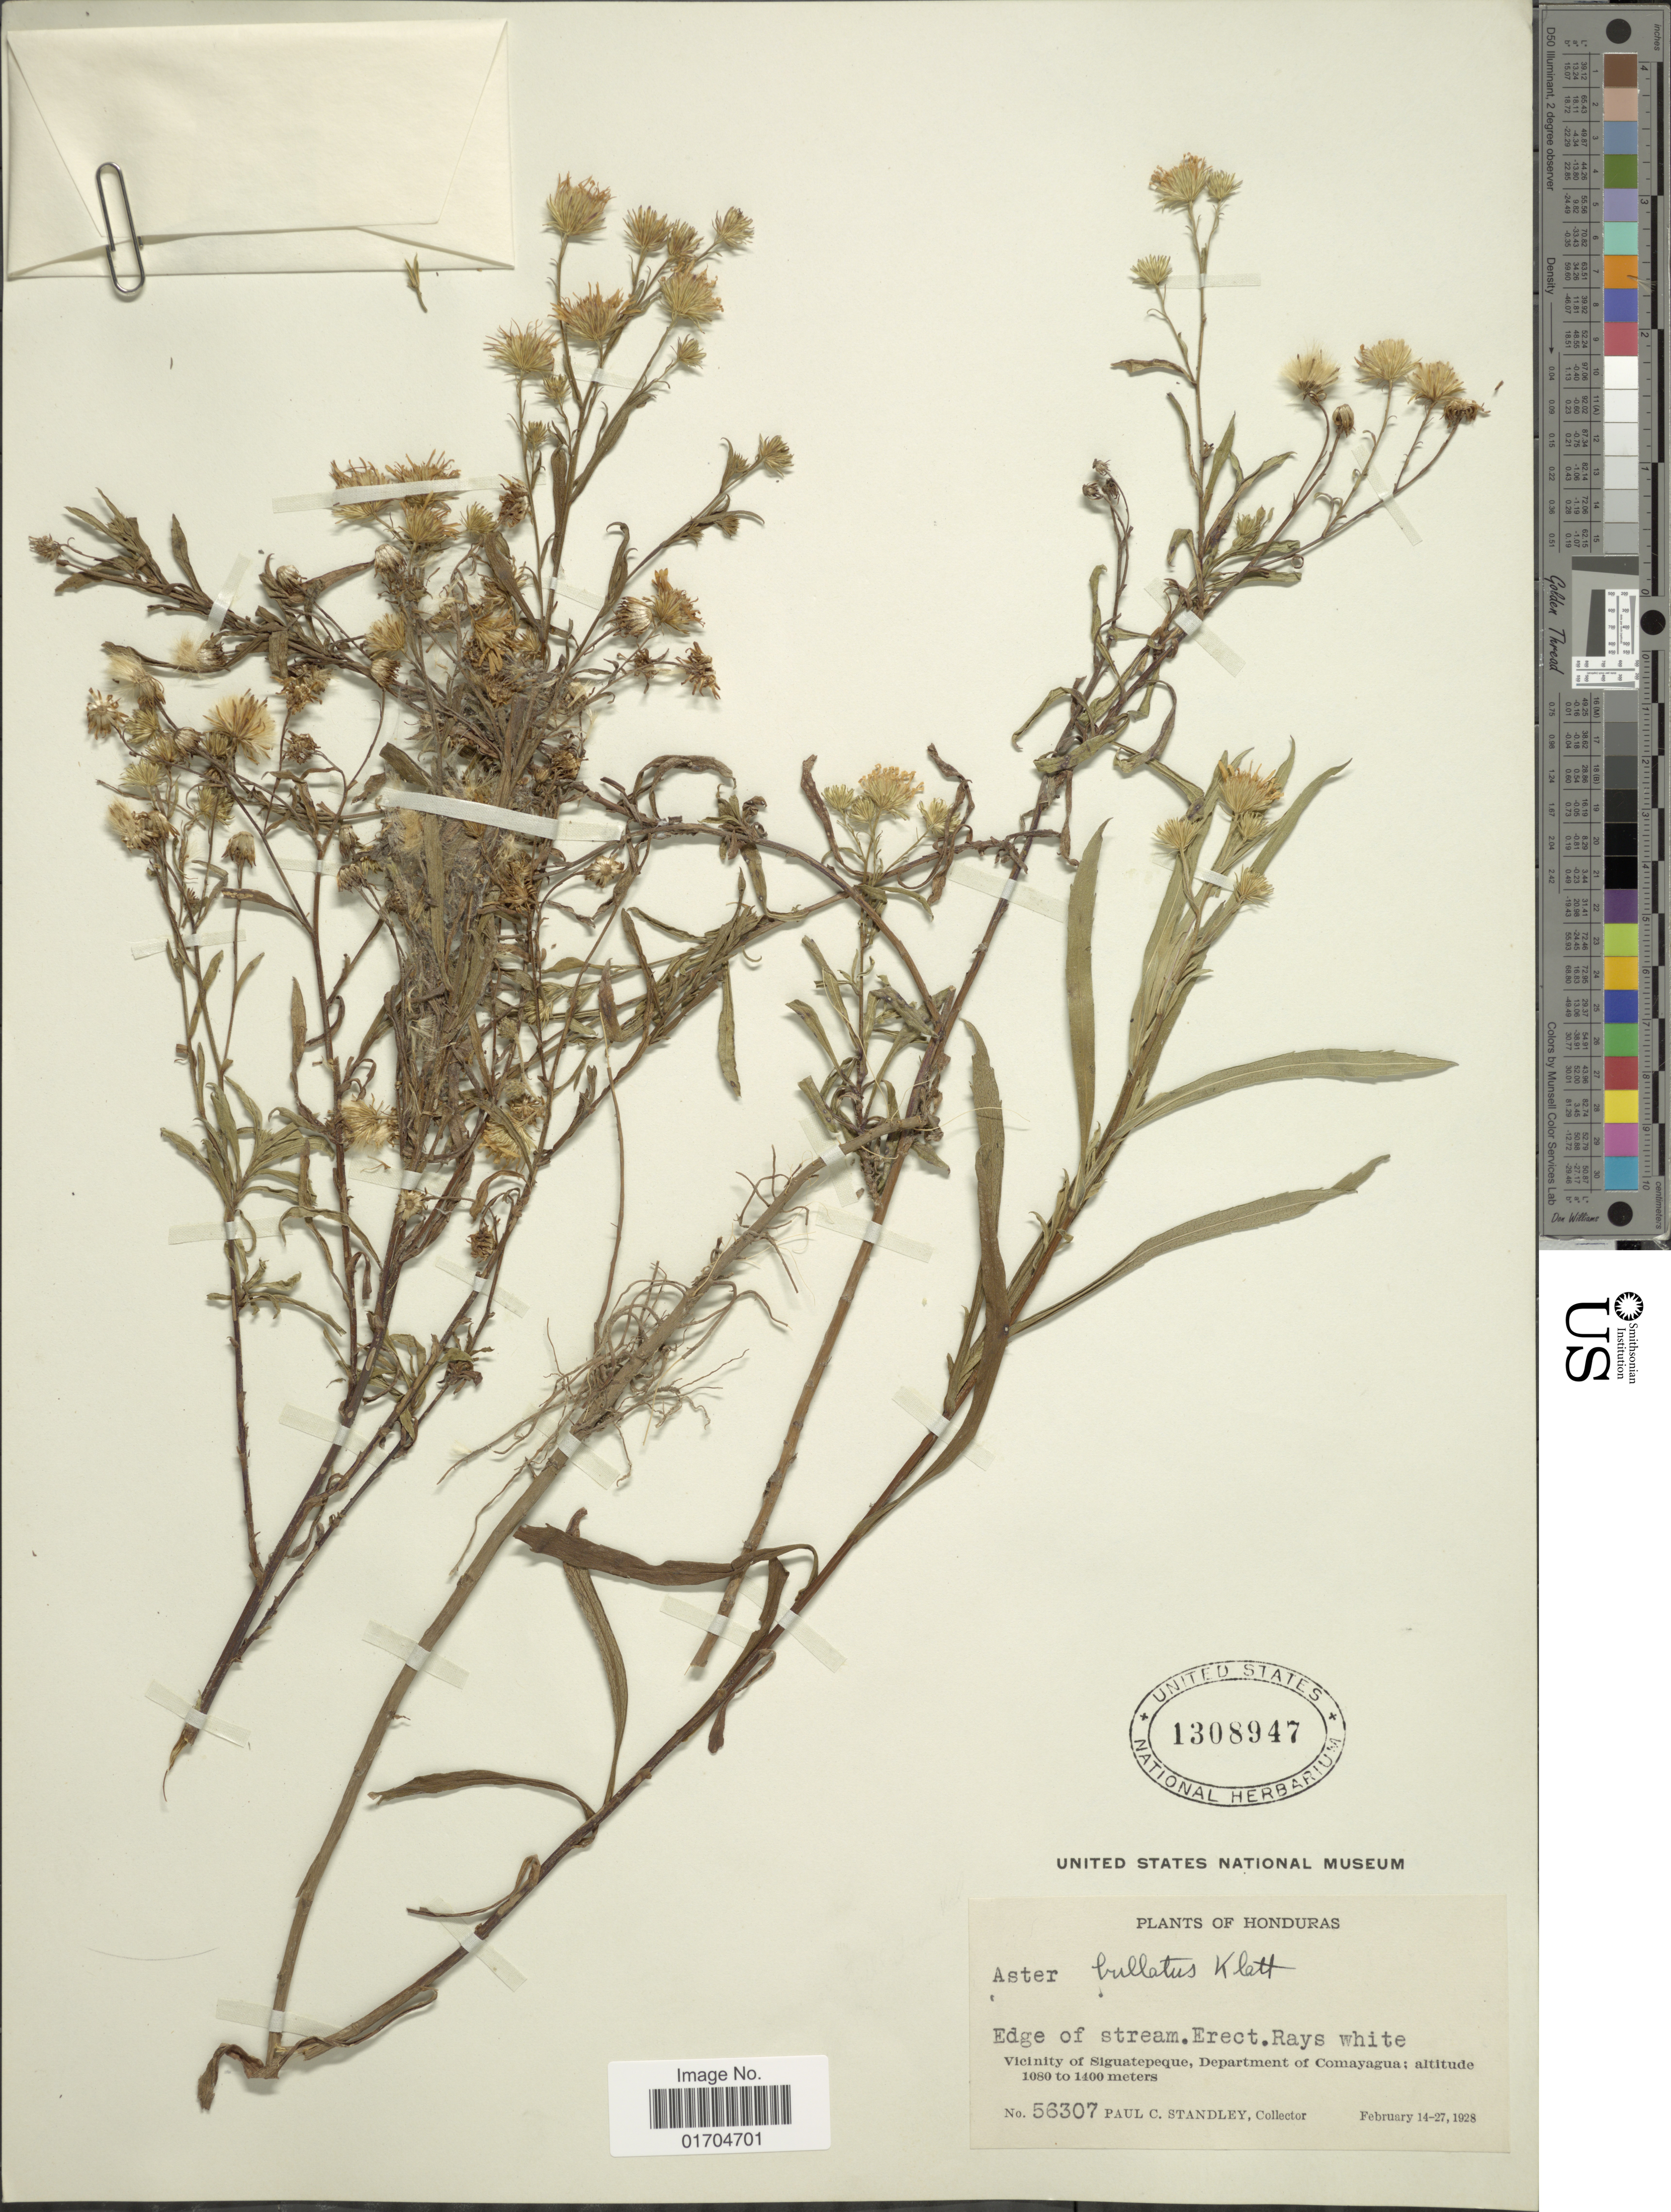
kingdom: Plantae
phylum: Tracheophyta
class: Magnoliopsida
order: Asterales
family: Asteraceae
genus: Symphyotrichum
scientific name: Symphyotrichum bullatum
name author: (Klatt) G.L. Nesom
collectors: P. C. Standley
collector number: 56307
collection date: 1928-02-14/1928-02-27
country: Honduras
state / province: Comayagua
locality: Edge of stream. Vicinity of Siguatepeque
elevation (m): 1080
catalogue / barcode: US 1308947